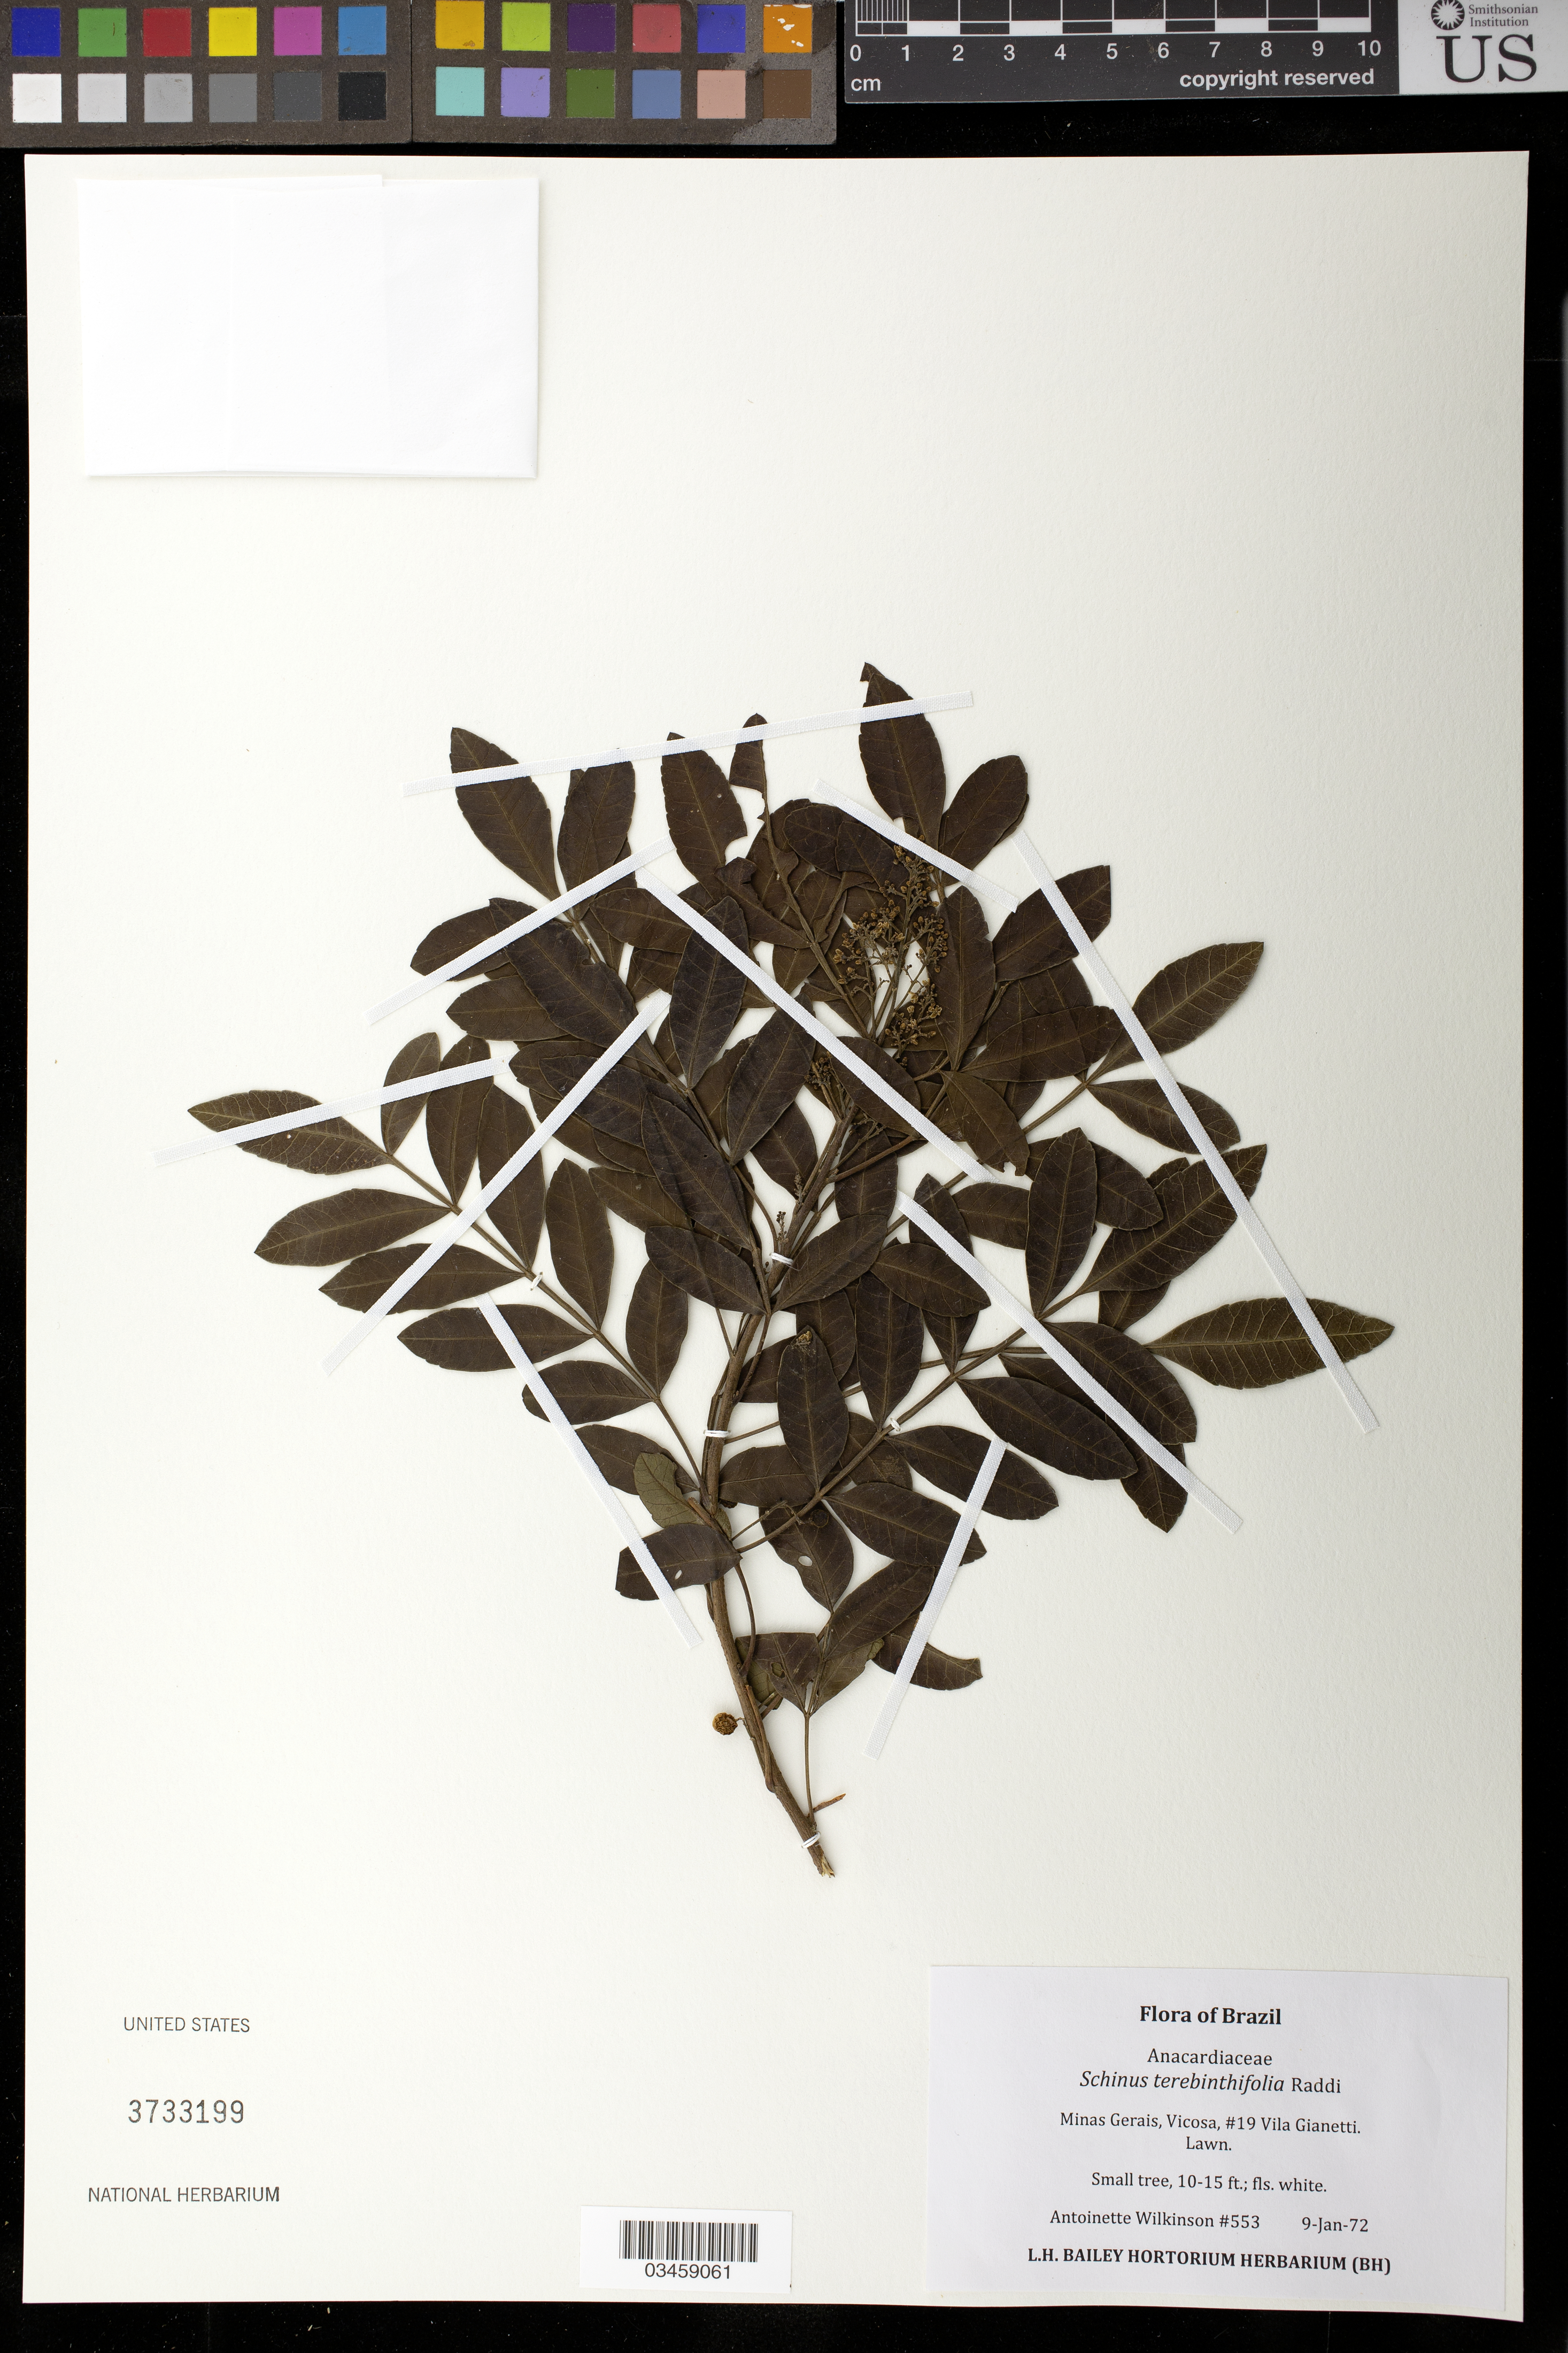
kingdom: Plantae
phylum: Tracheophyta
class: Magnoliopsida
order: Sapindales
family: Anacardiaceae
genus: Schinus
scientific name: Schinus terebinthifolia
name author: Raddi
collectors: A. Wilkinson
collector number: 553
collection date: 1972-01-09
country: Brazil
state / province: Minas Gerais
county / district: Viçosa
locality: # 19 Vila Gianetti. Lawn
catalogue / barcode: US 3733199